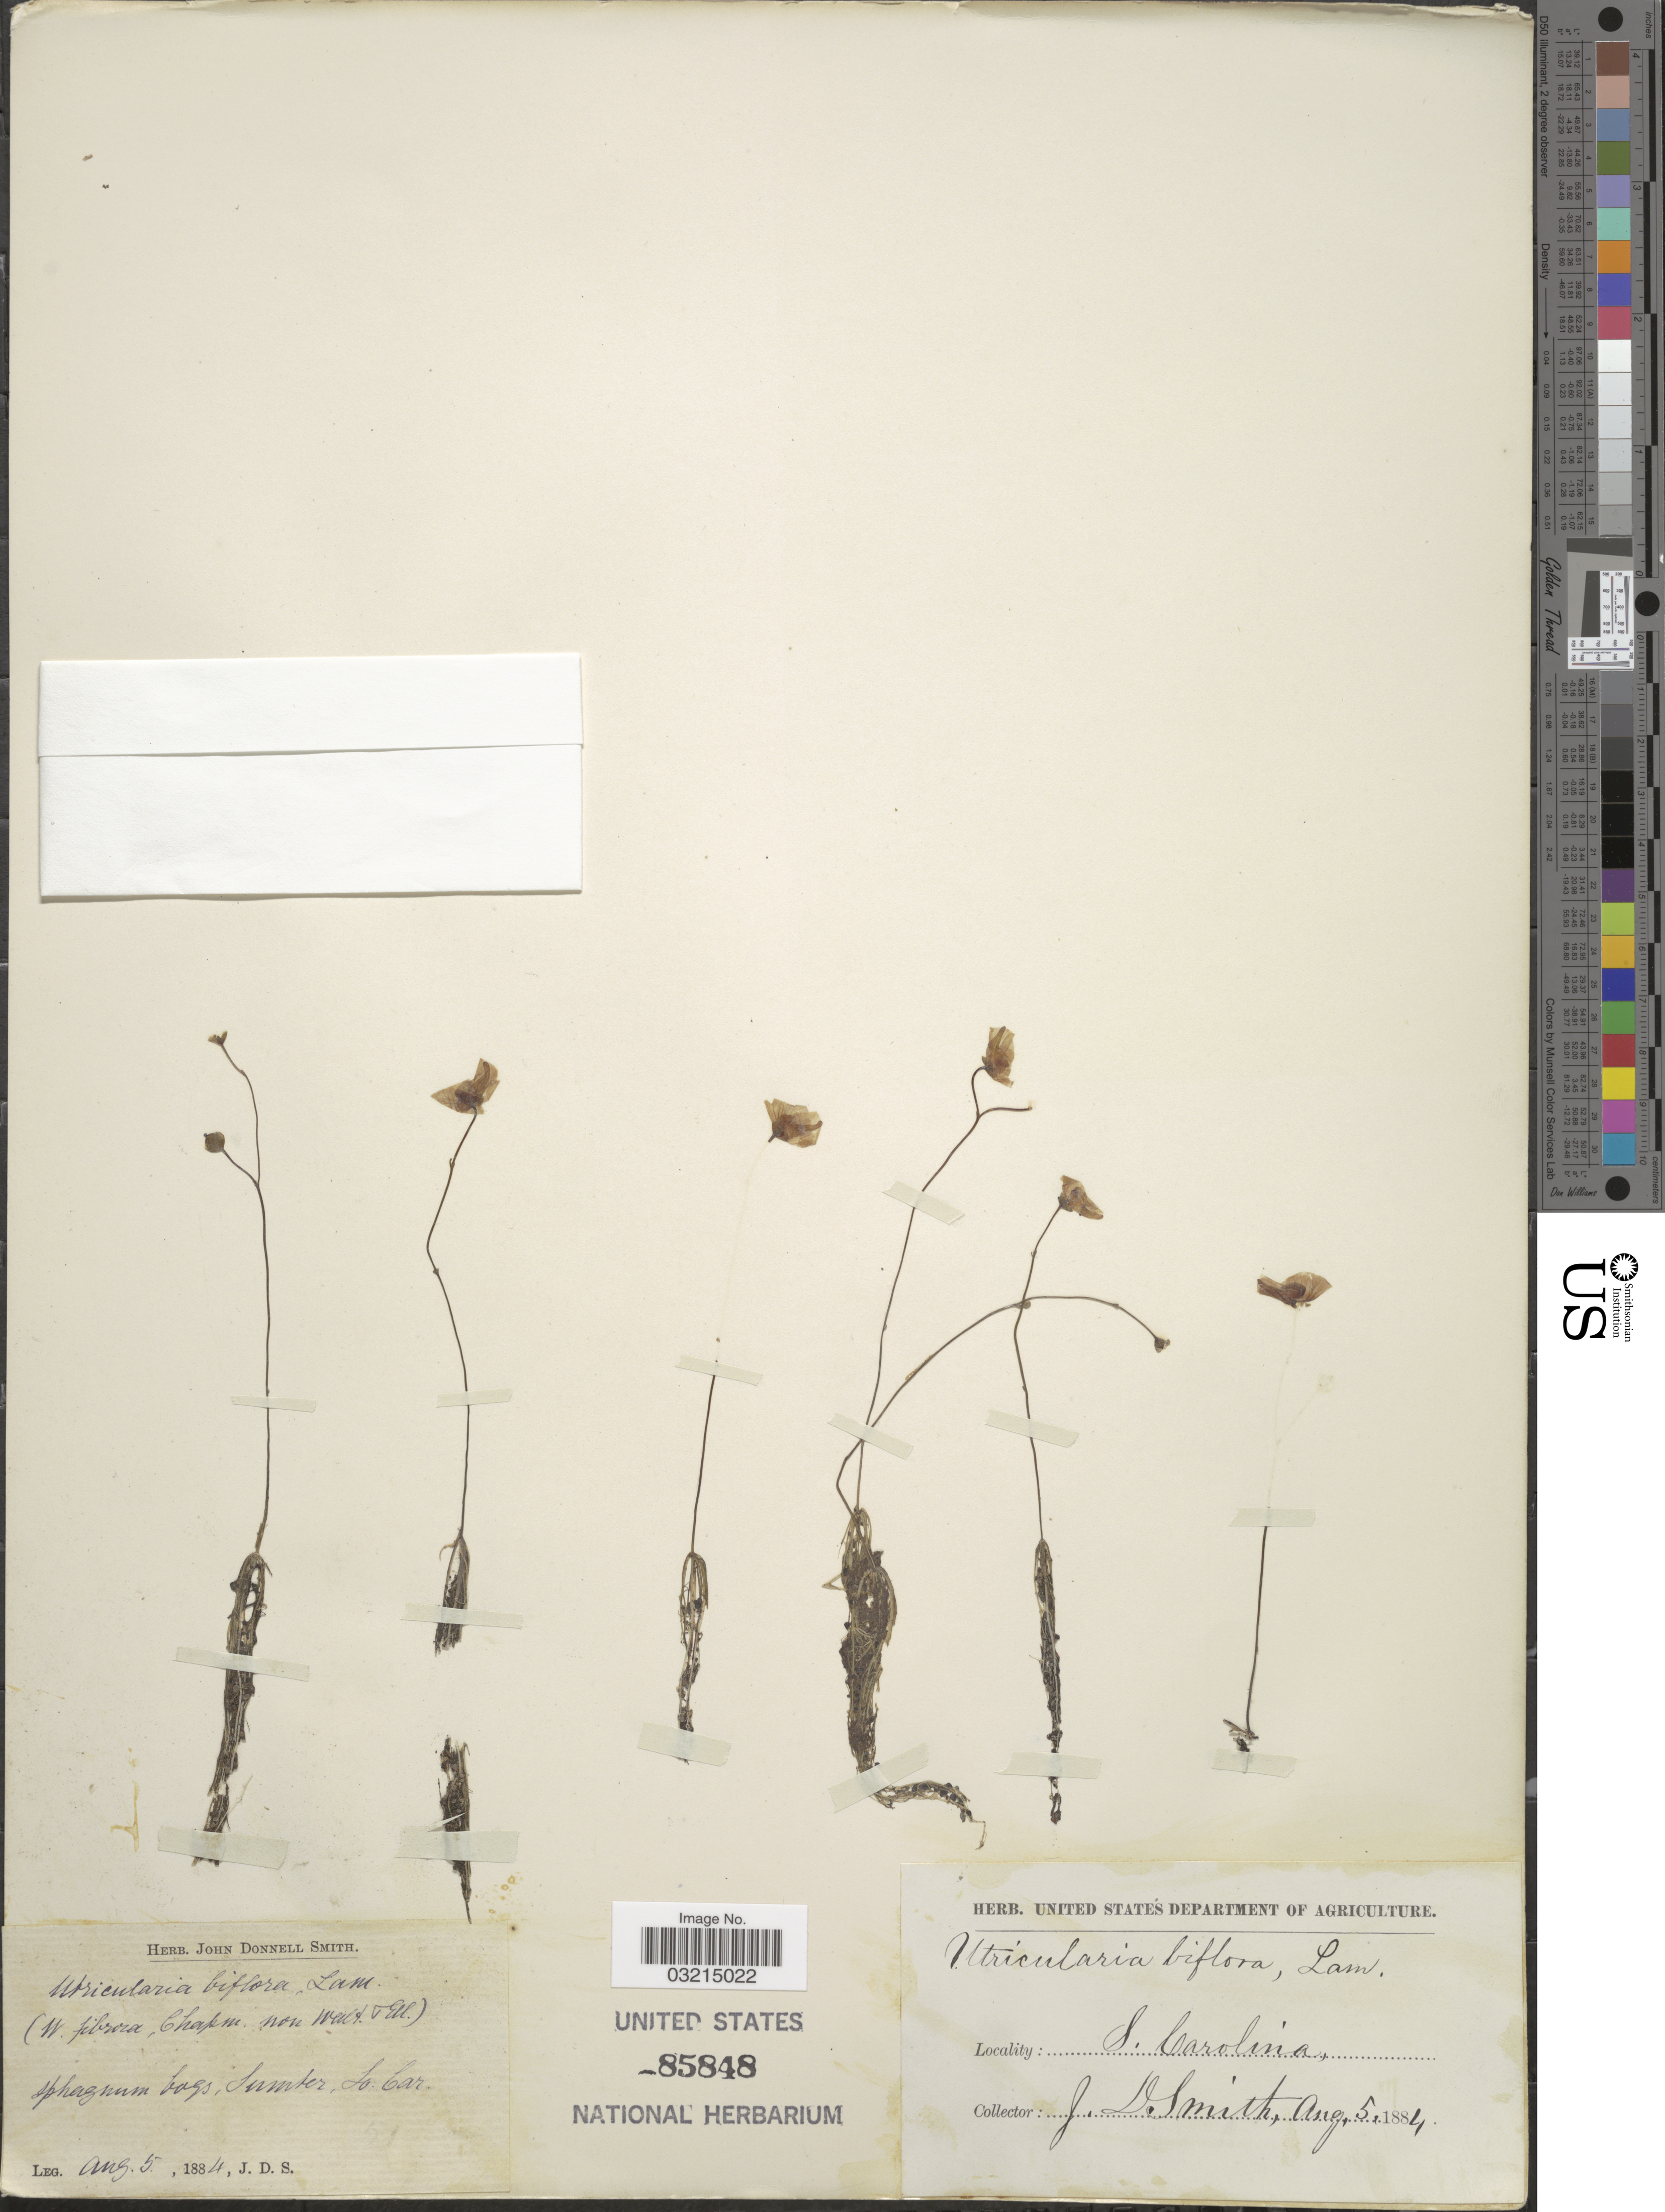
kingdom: Plantae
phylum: Tracheophyta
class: Magnoliopsida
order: Lamiales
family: Lentibulariaceae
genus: Utricularia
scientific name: Utricularia biflora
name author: Lam.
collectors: J. Donnell Smith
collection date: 1884-08-05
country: United States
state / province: South Carolina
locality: Sphagnum bogs, Sumter.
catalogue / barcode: US 85848